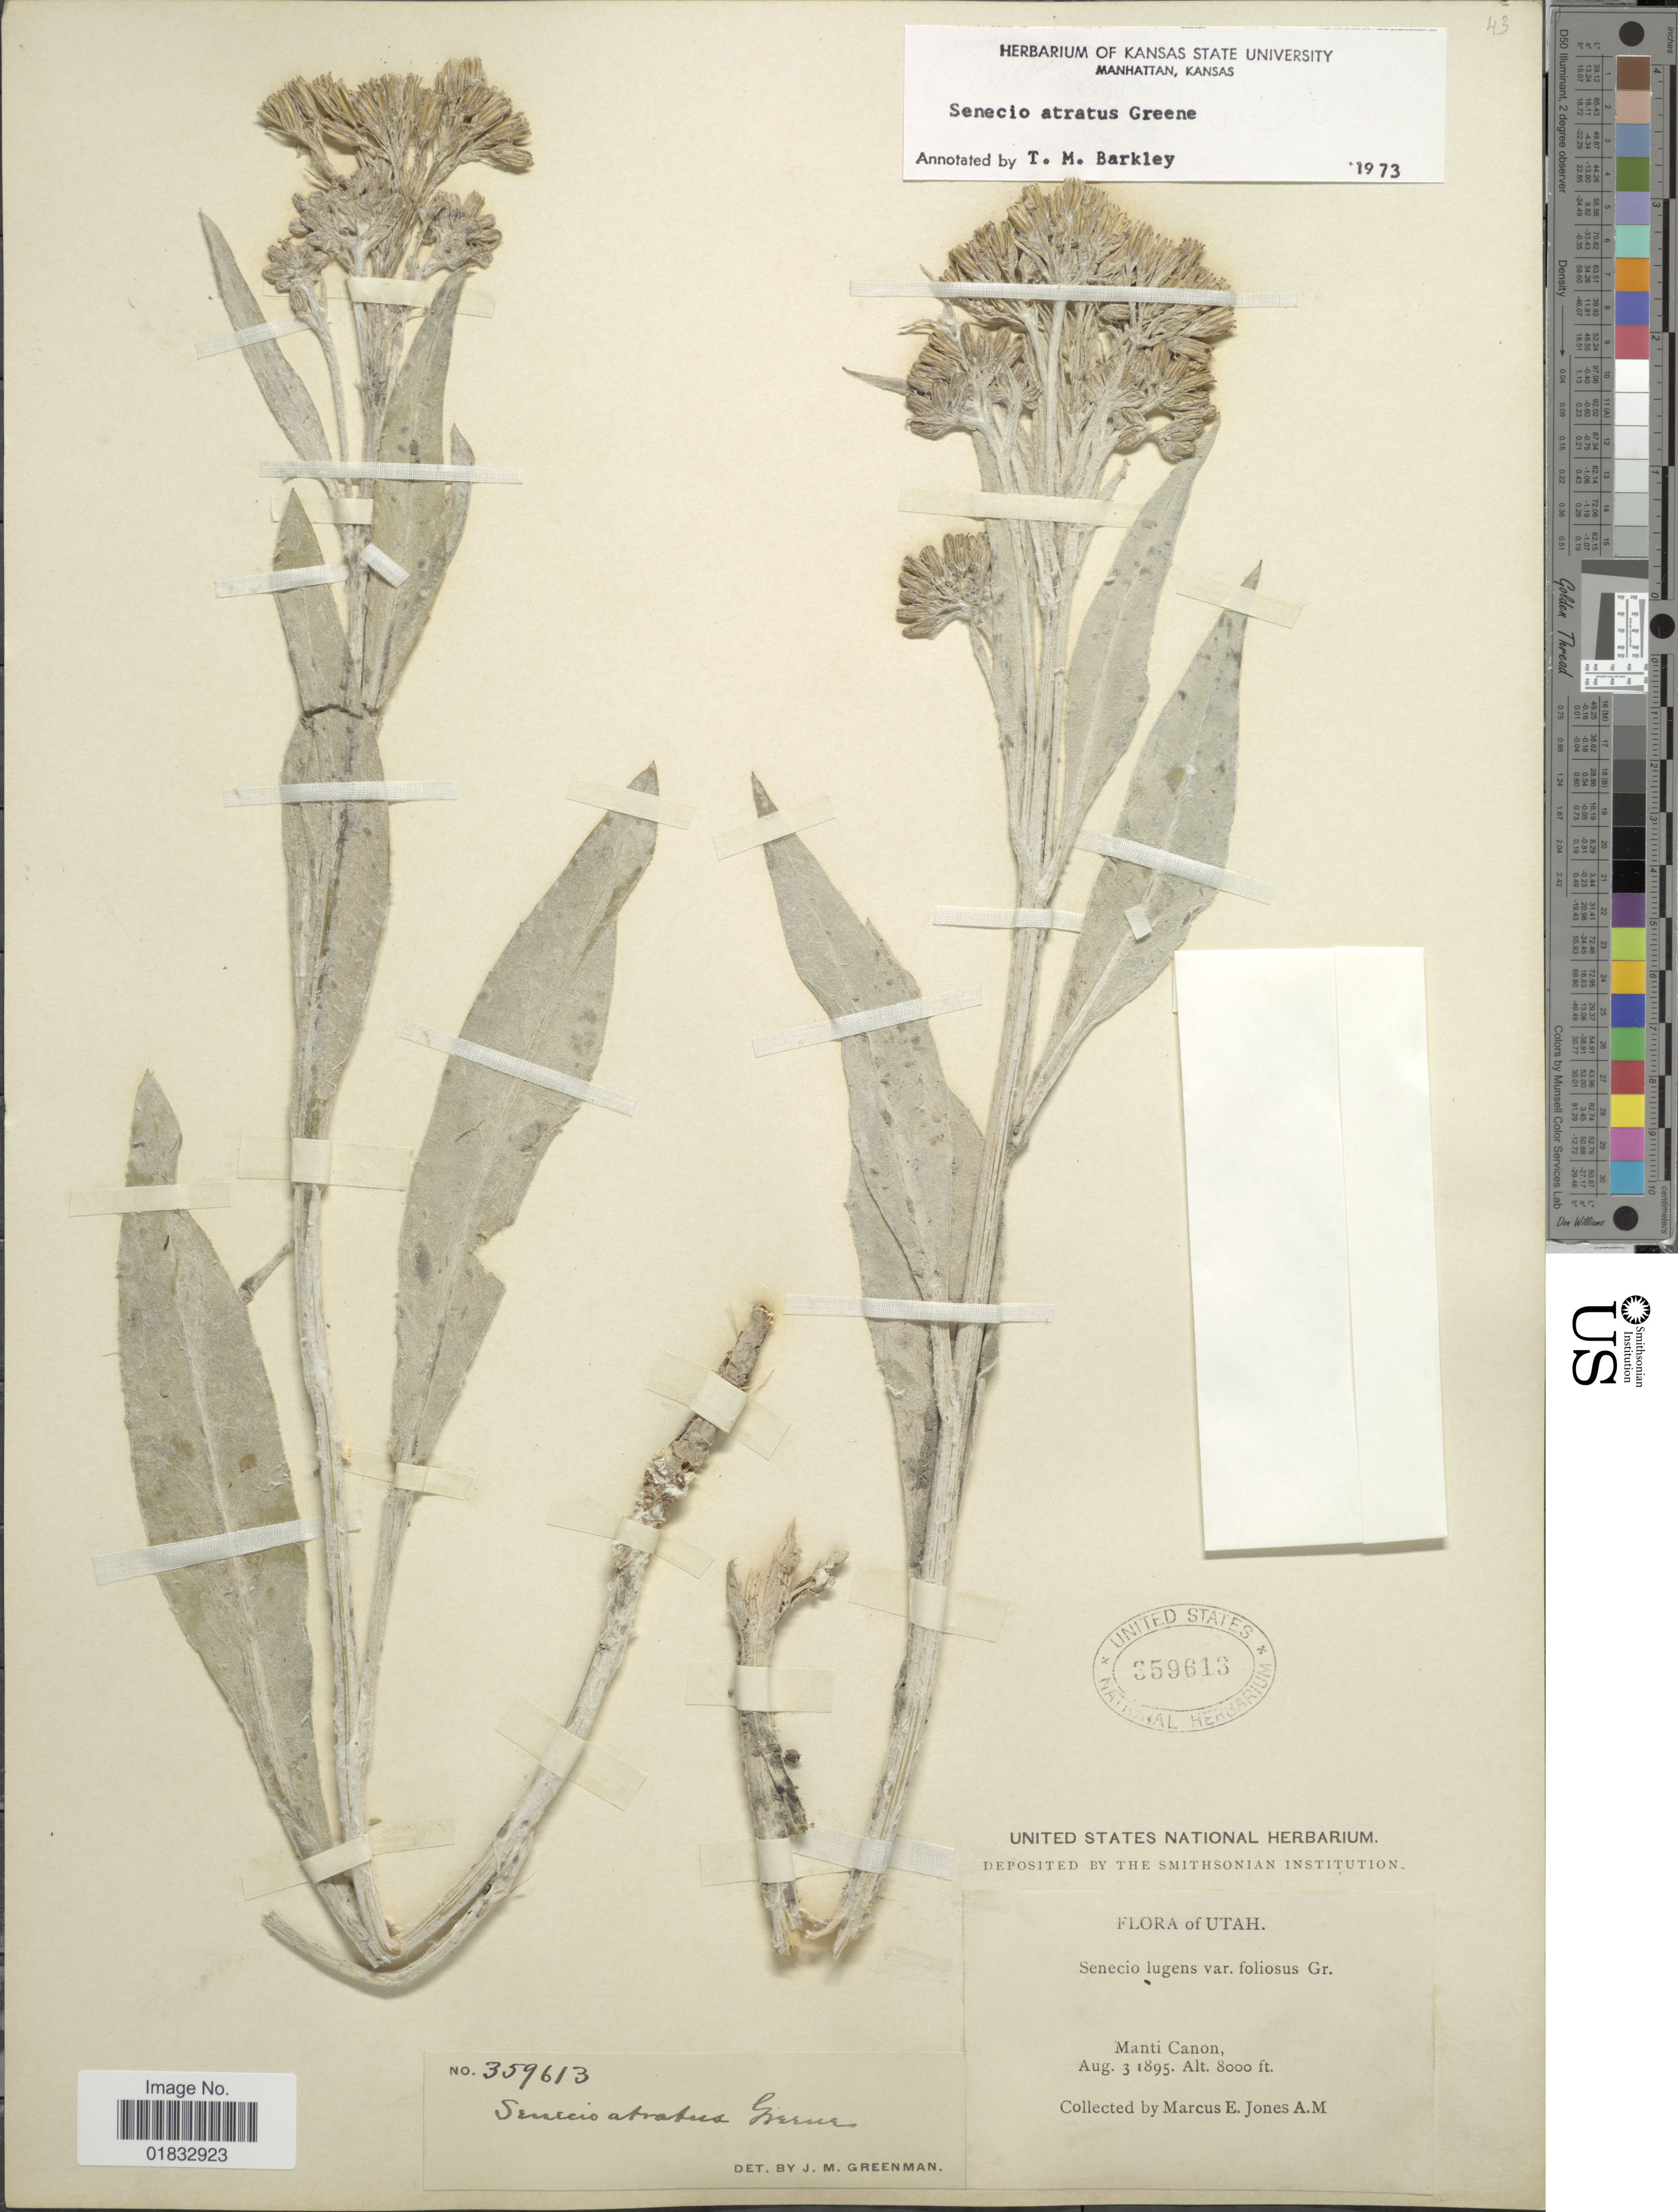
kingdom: Plantae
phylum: Tracheophyta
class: Magnoliopsida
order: Asterales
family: Asteraceae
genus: Senecio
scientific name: Senecio atratus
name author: Greene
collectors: M. E. Jones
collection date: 1895-08-03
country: United States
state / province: Utah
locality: Manti Canon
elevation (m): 2438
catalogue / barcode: US 359613